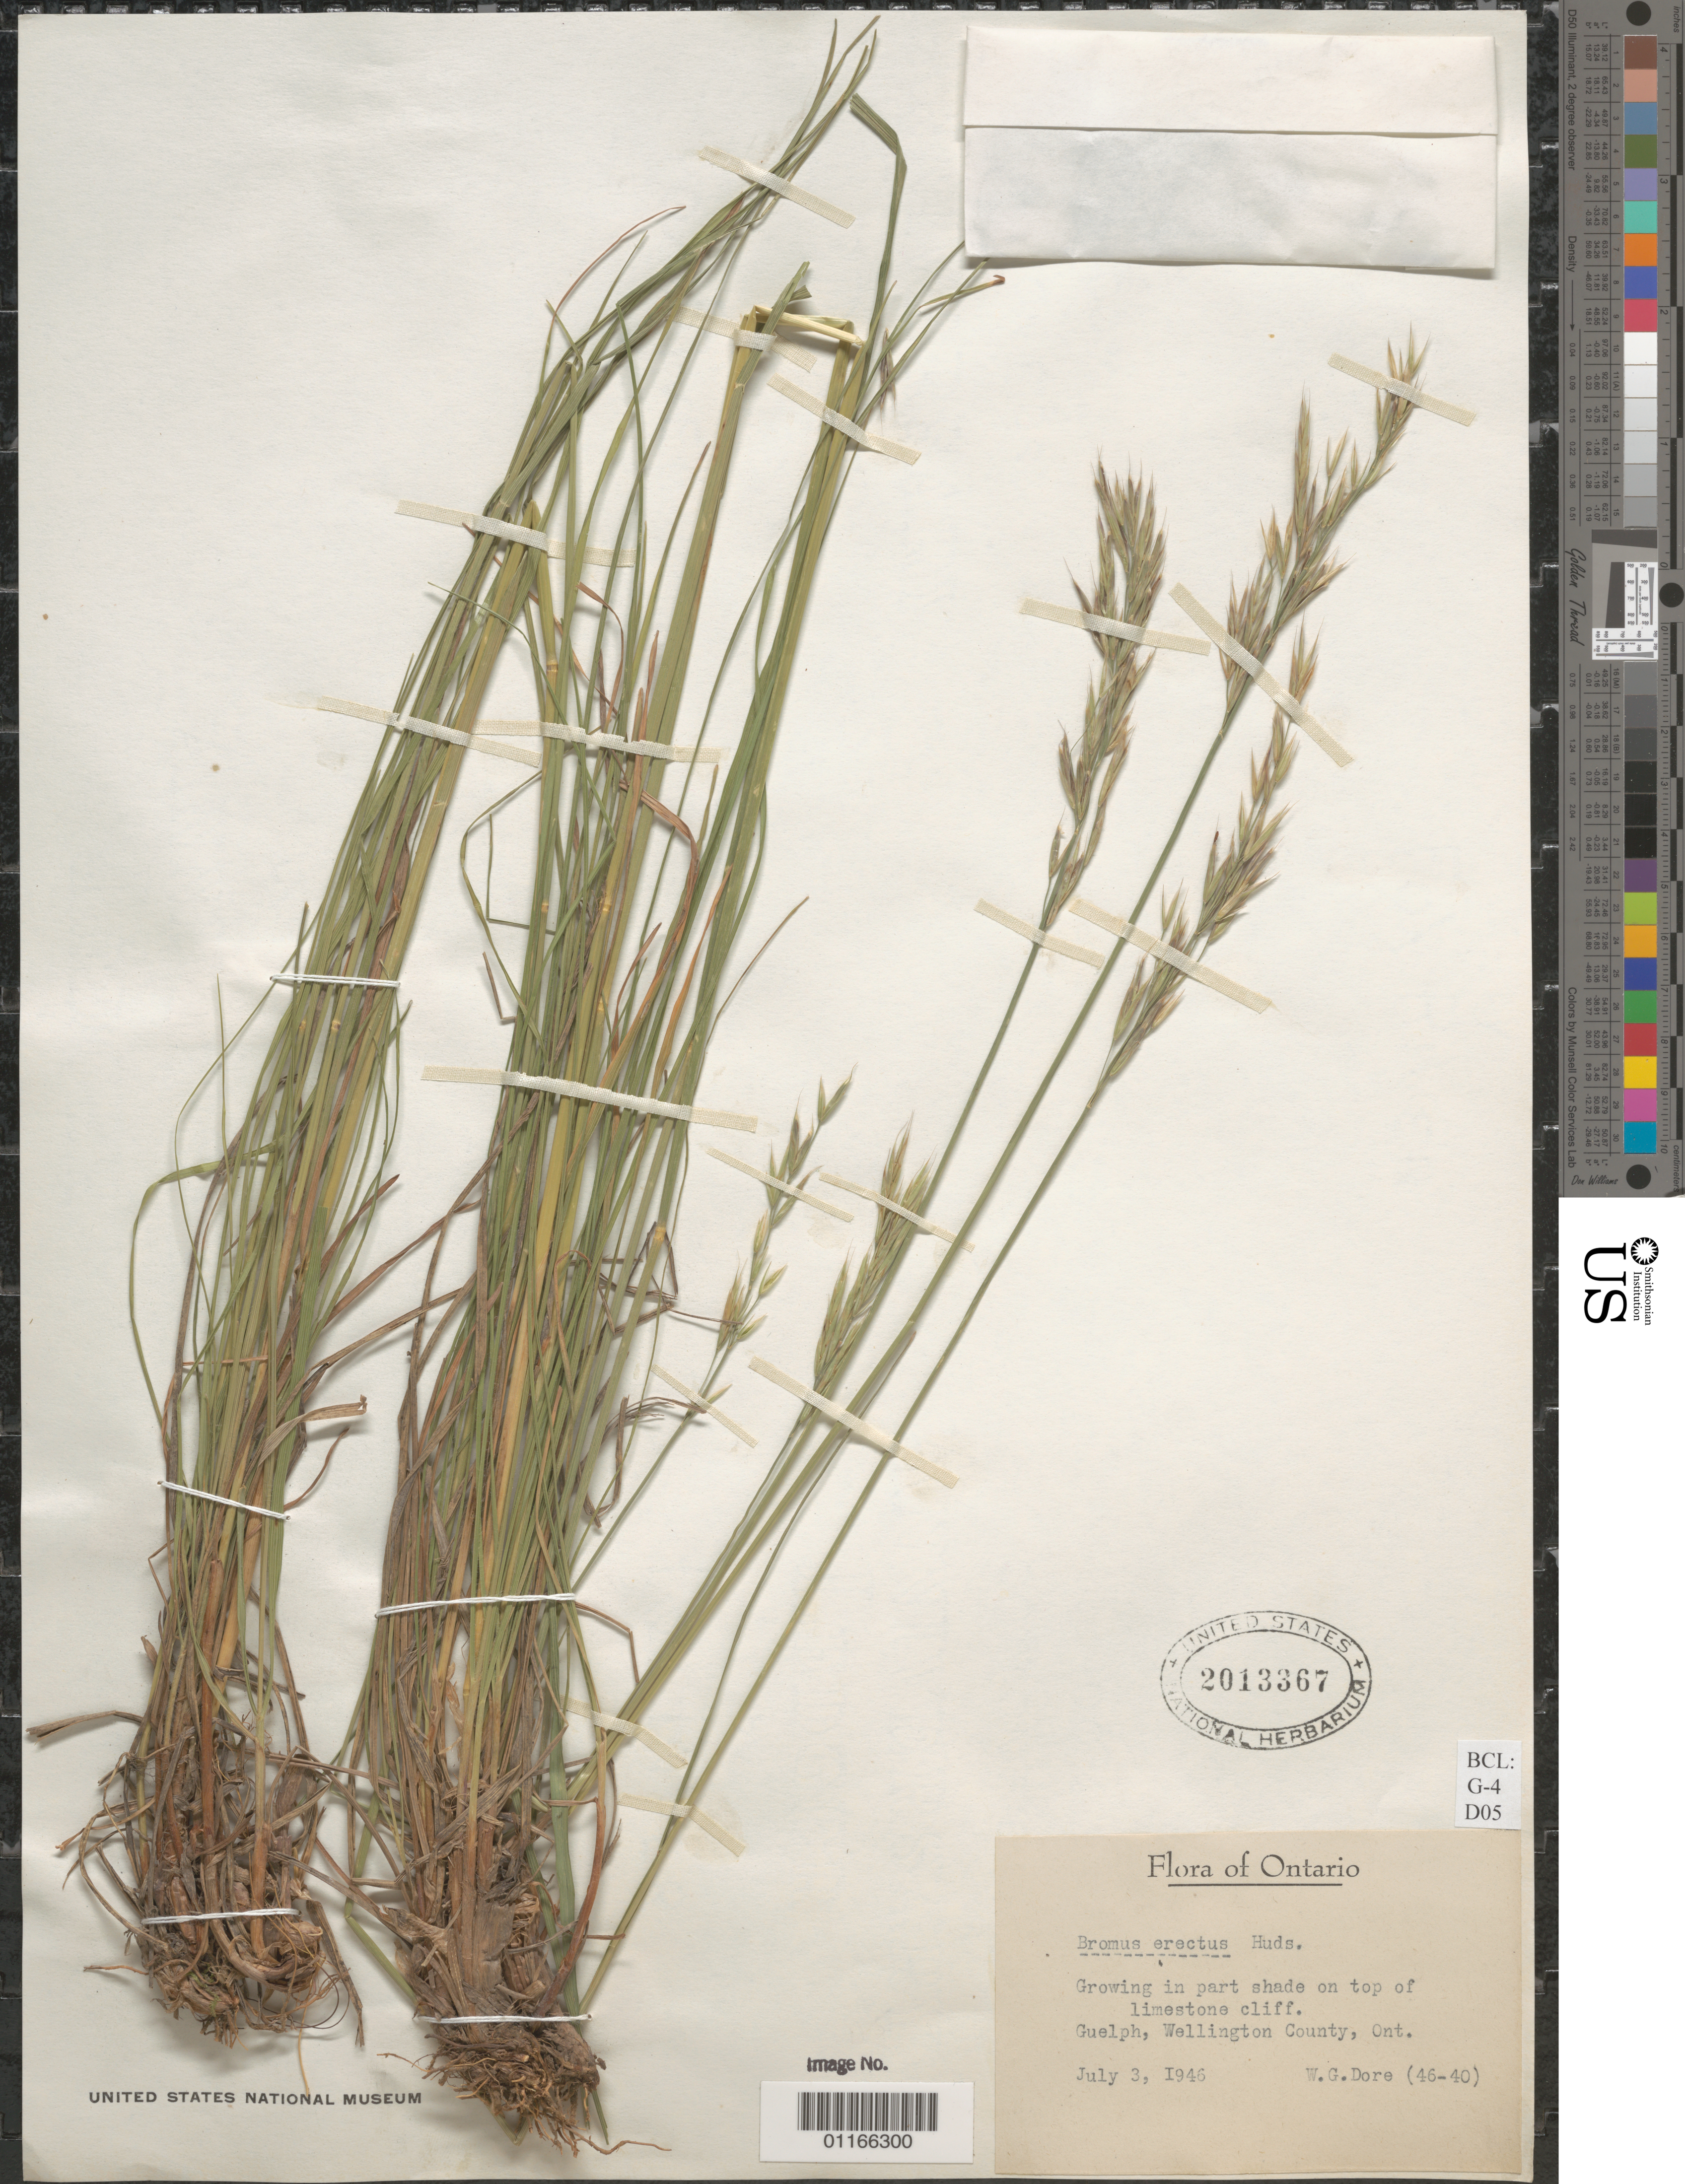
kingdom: Plantae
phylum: Tracheophyta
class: Liliopsida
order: Poales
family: Poaceae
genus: Bromus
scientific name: Bromus erectus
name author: Huds.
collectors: W. Dore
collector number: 46-40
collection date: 1946-07-03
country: Canada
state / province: Ontario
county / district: Wellington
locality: Guelph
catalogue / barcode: US 2013367